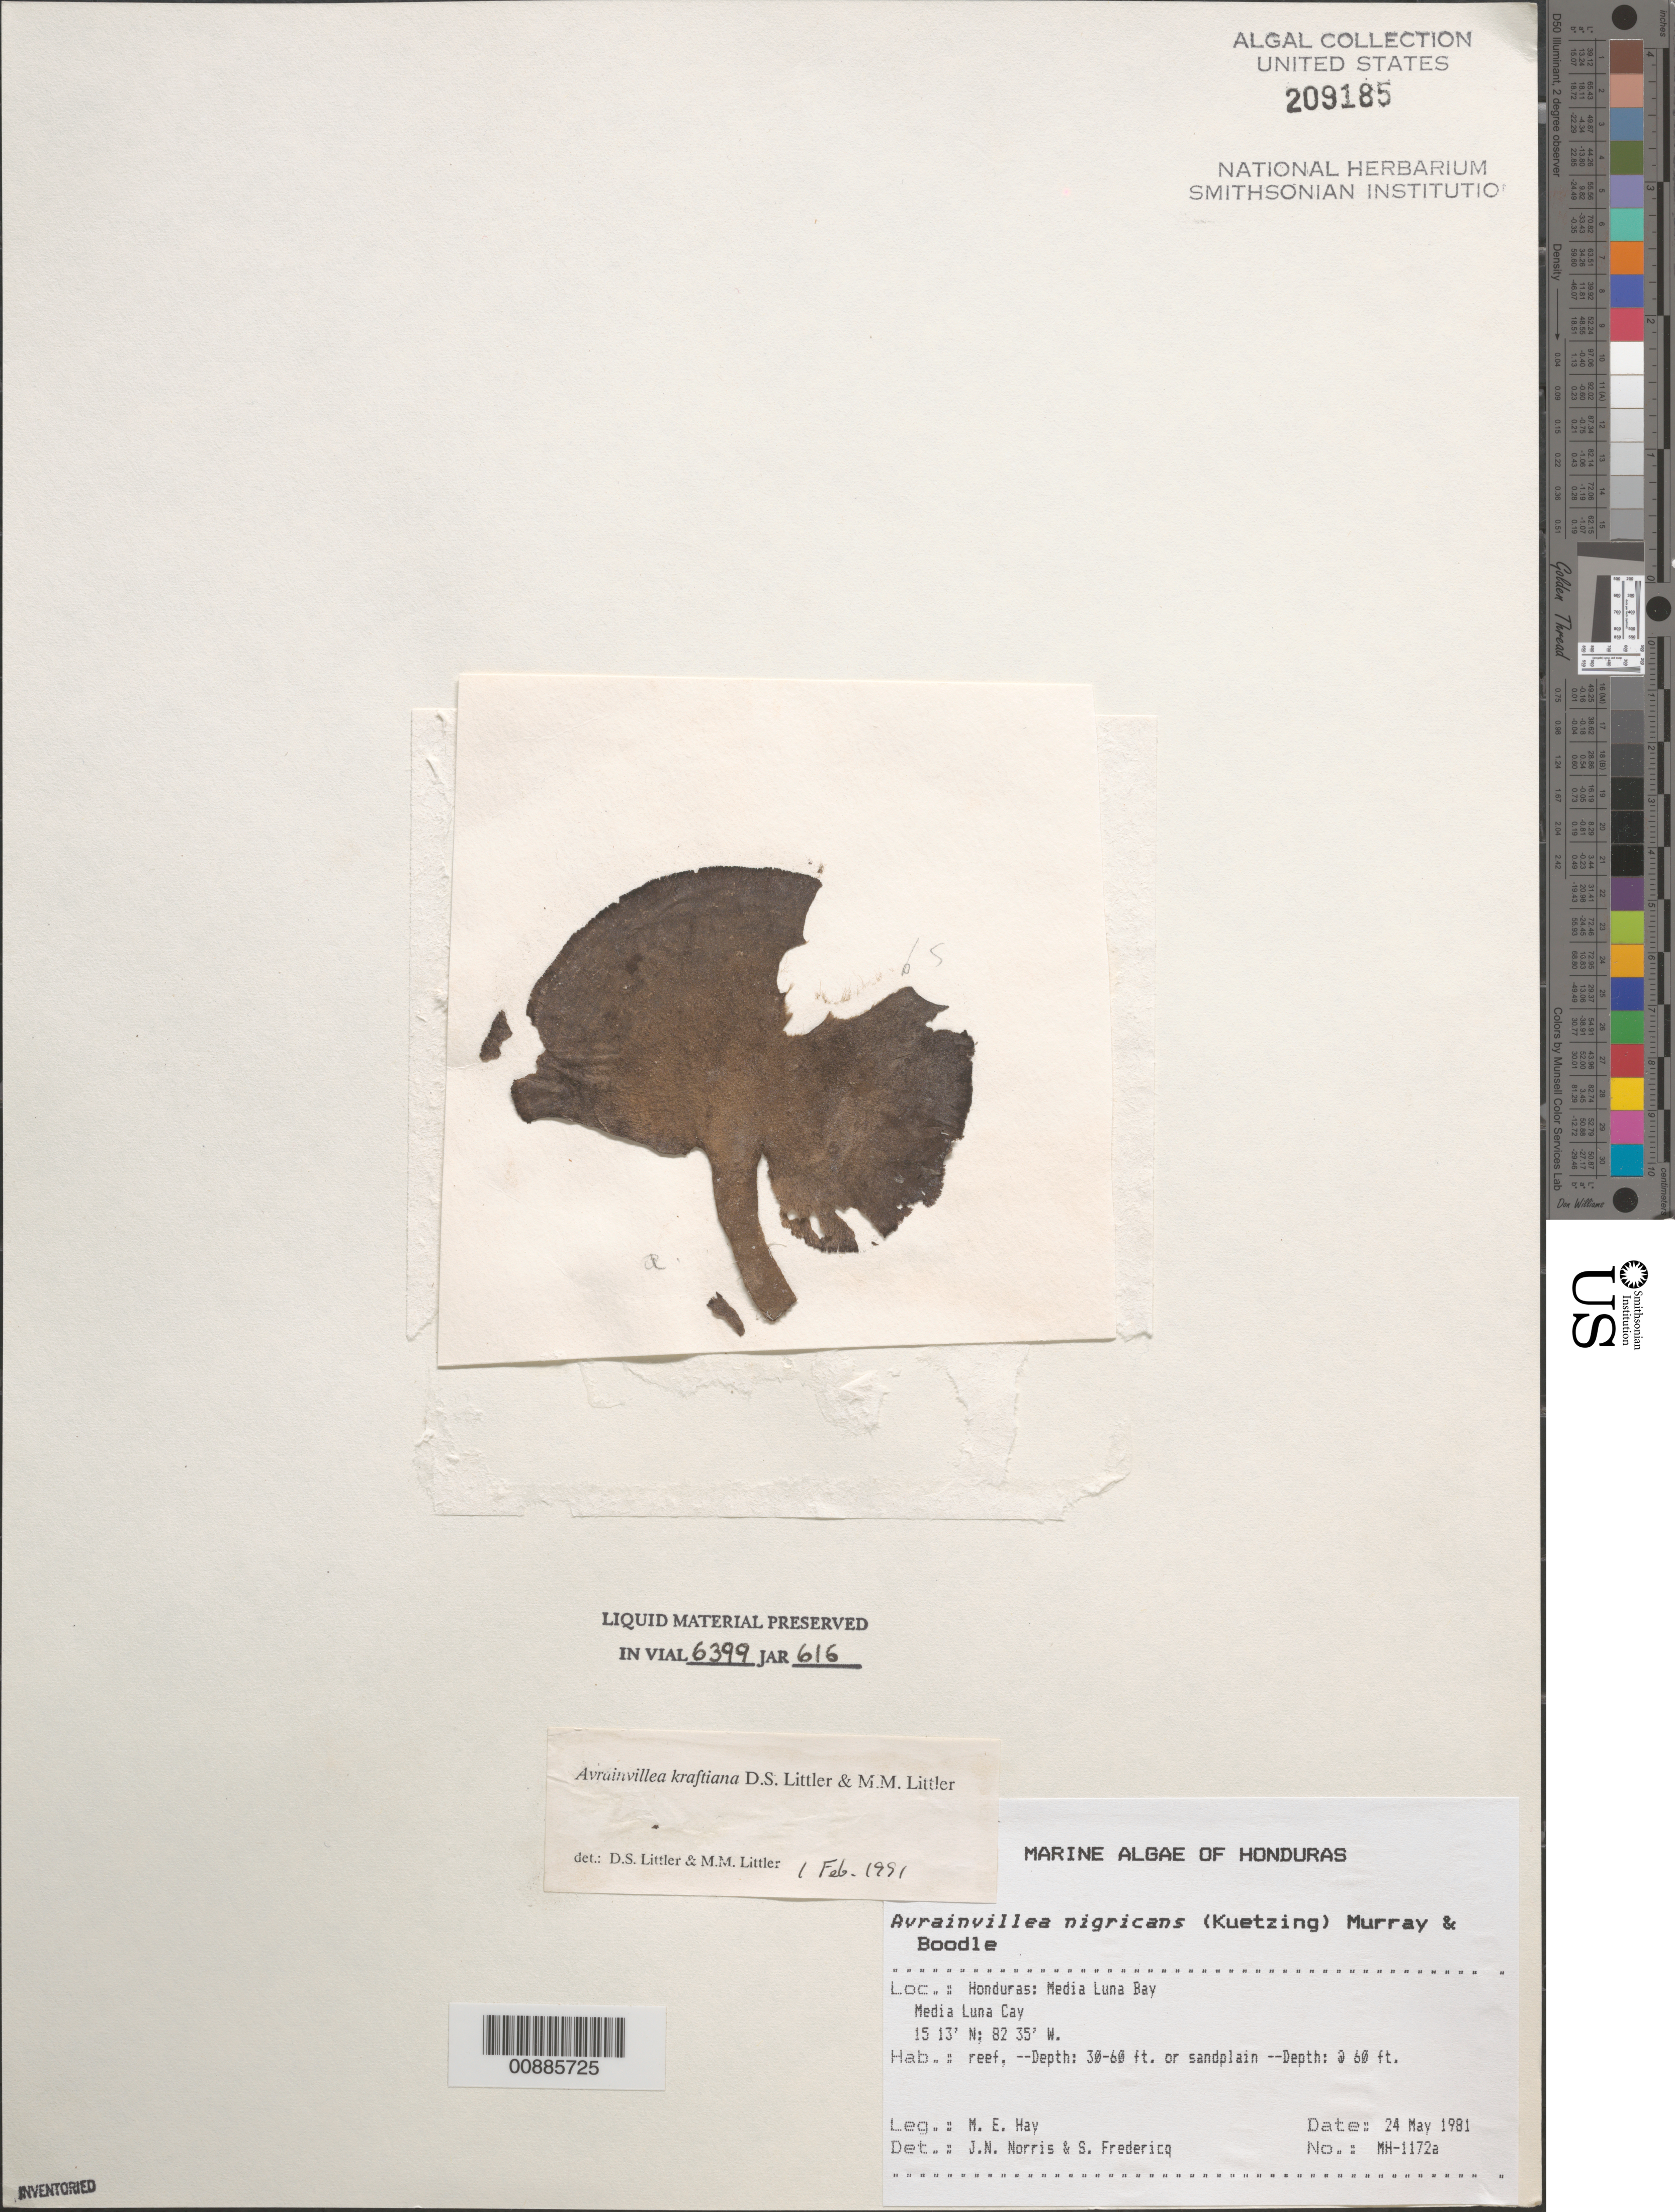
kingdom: Plantae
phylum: Chlorophyta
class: Ulvophyceae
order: Bryopsidales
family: Dichotomosiphonaceae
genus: Avrainvillea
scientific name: Avrainvillea kraftiana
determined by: Littler, D. S.; Littler, M. M.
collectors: M. E. Hay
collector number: MH-1172a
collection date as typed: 24 May 1981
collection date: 1981-05-24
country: Honduras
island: Media Luna Cay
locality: Media Luna Bay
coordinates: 15 13' N, 82 35' W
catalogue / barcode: US 209185